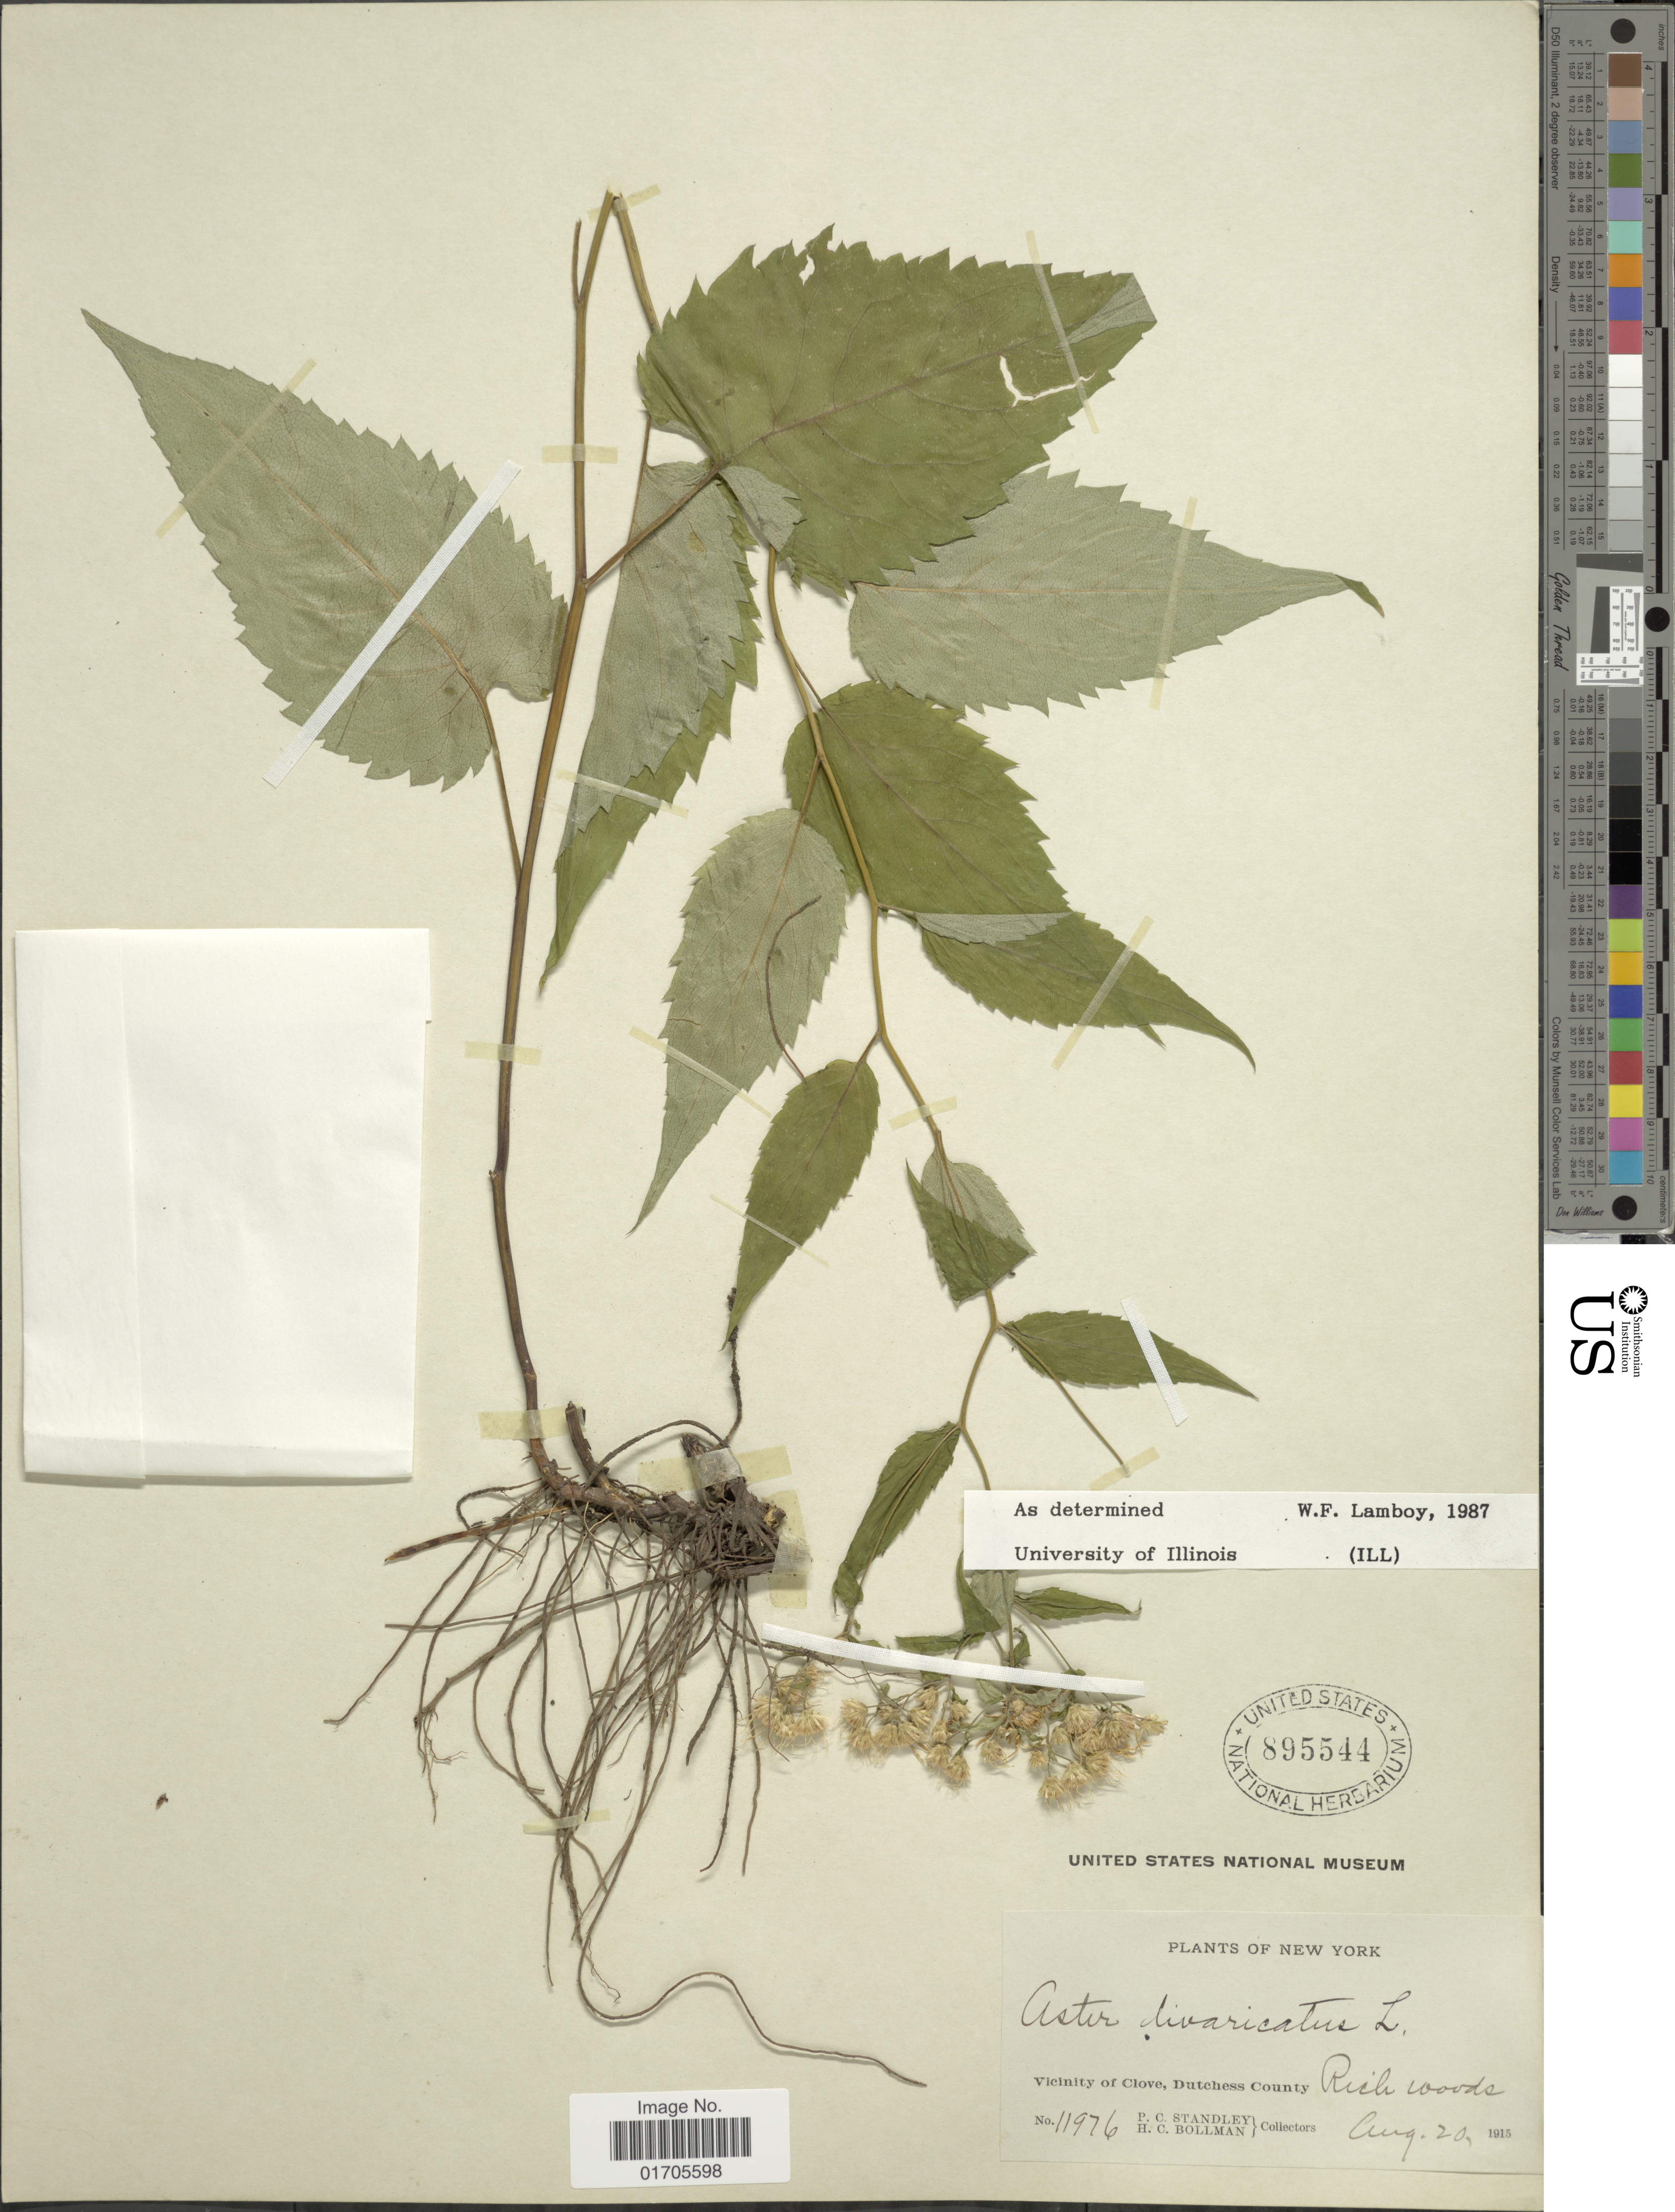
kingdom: Plantae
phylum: Tracheophyta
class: Magnoliopsida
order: Asterales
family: Asteraceae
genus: Eurybia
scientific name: Eurybia divaricata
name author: (L.) G.L. Nesom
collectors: P. C. Standley & H. C. Bollman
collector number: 11976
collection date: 1915-08-20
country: United States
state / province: New York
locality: New York. Vicinity of Clove, Dutchess County. Rich woods.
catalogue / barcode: US 895544